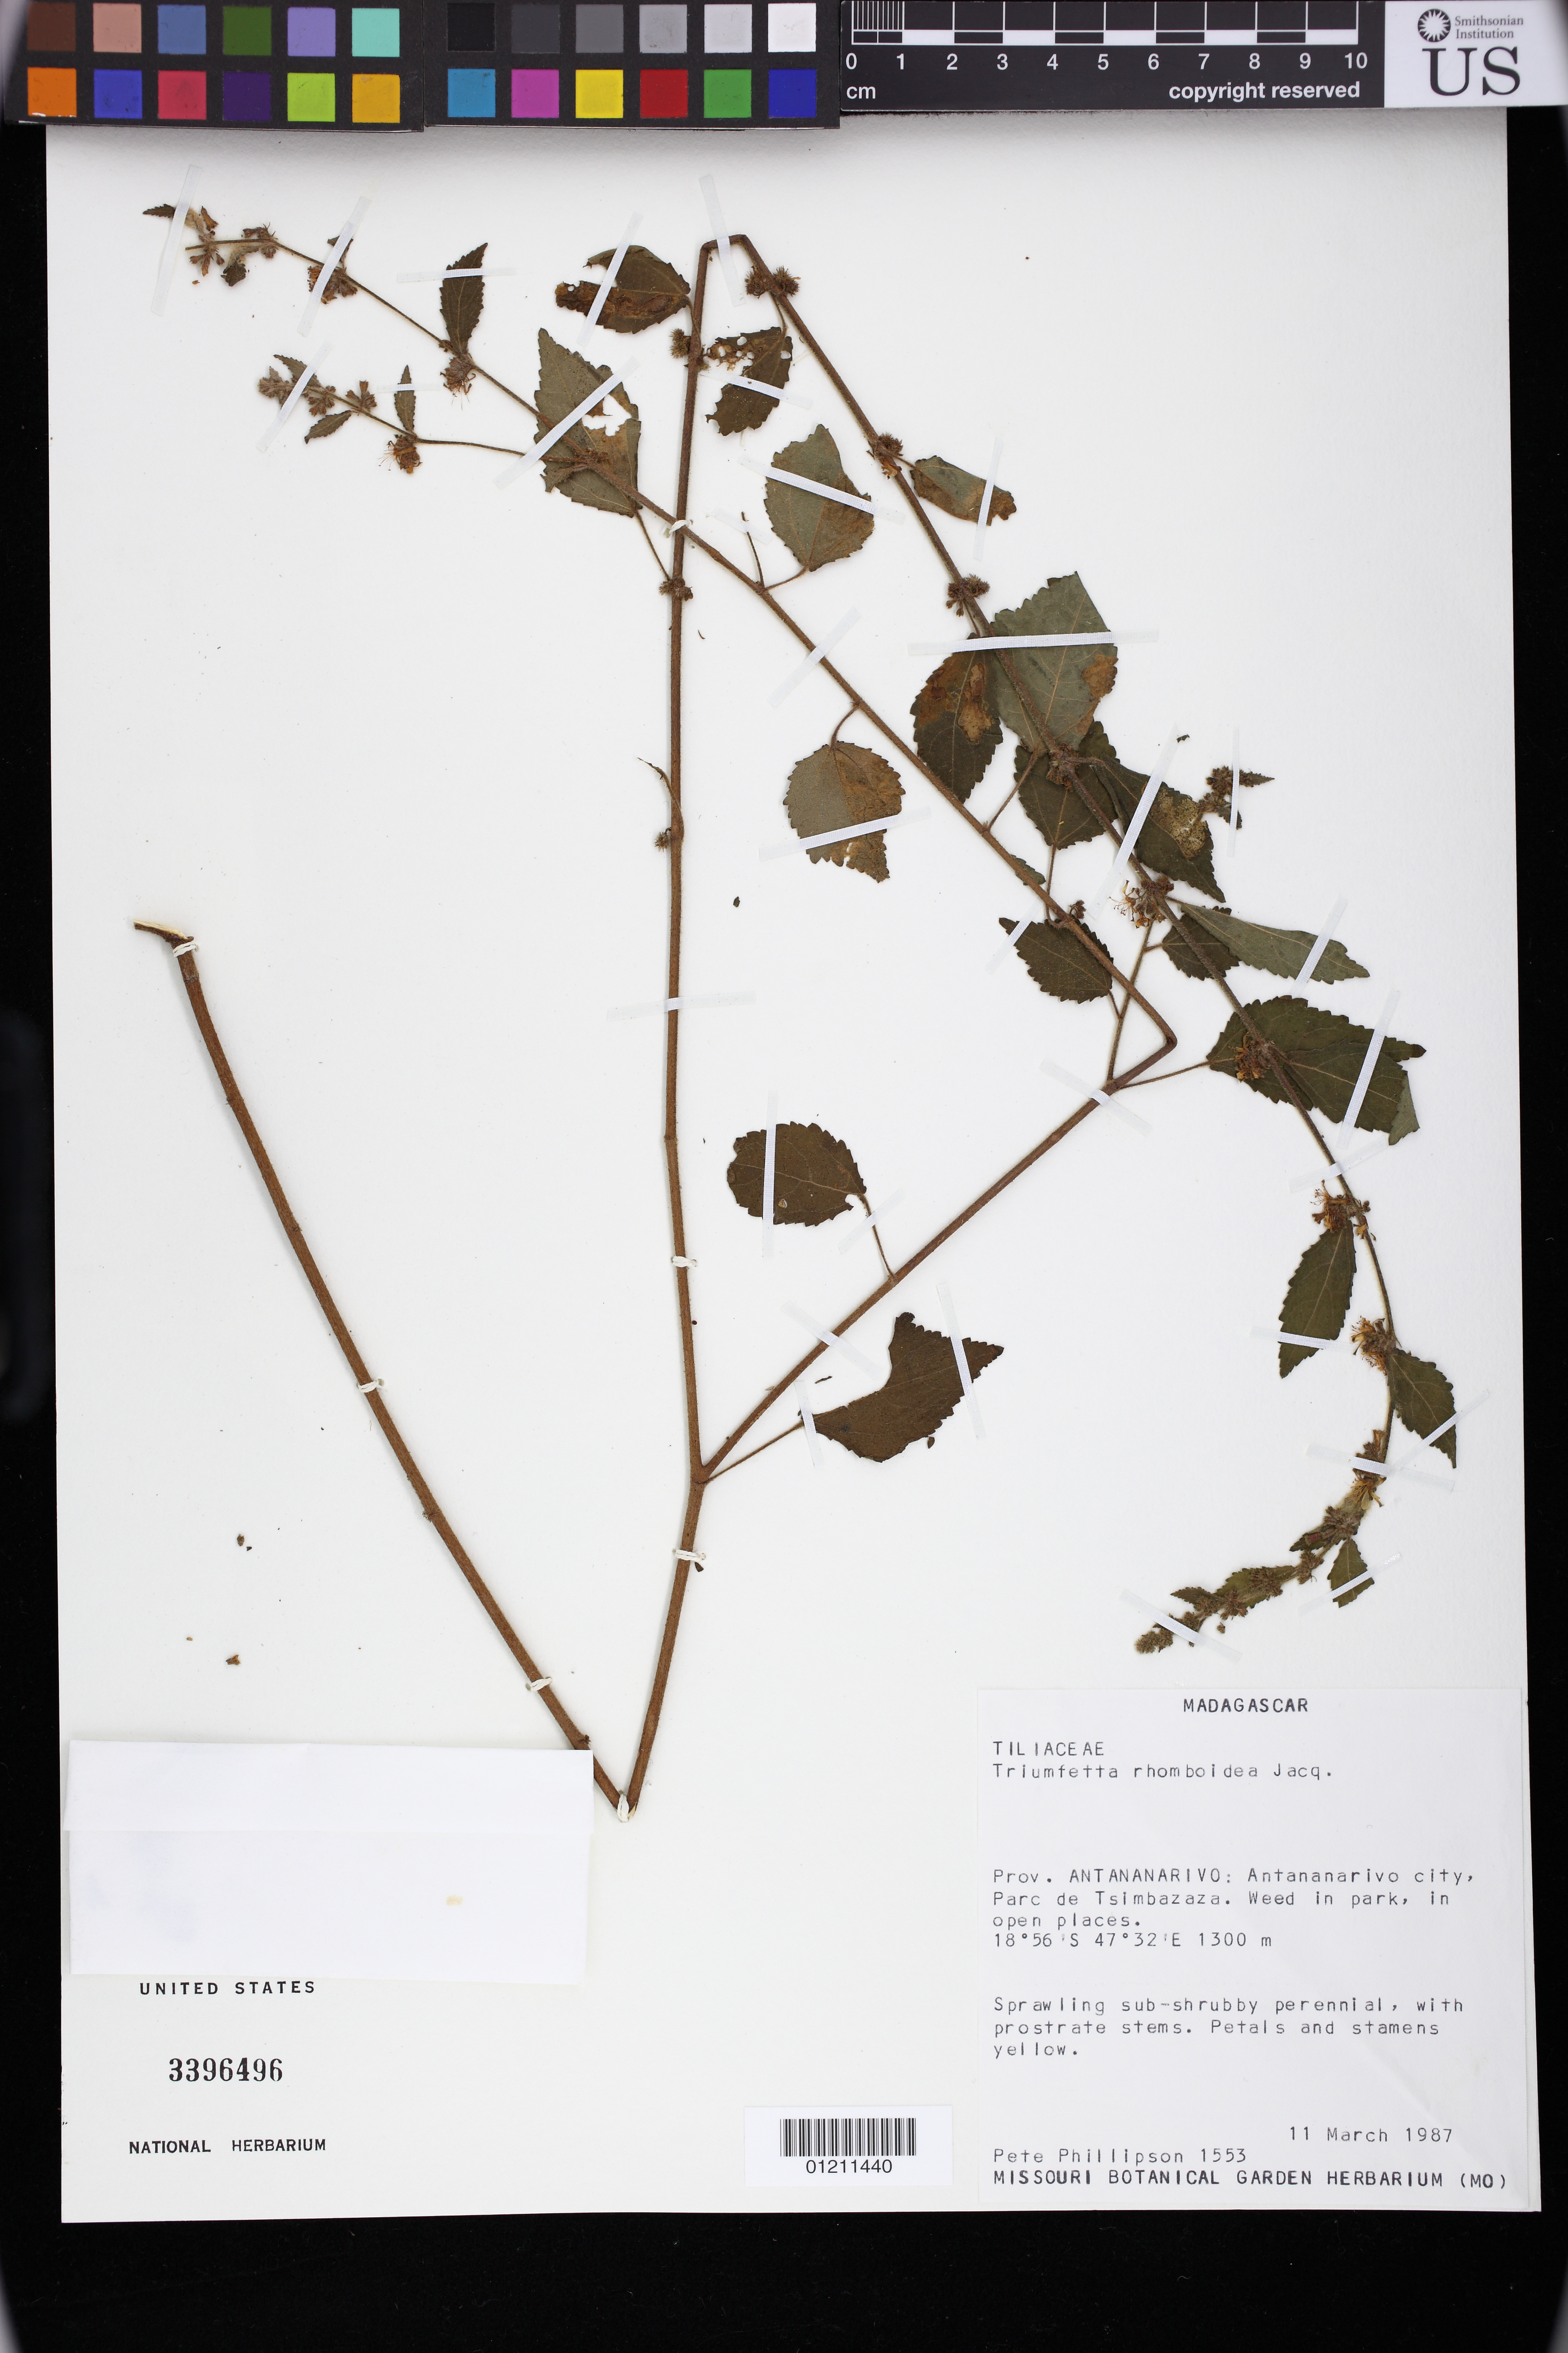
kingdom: Plantae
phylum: Tracheophyta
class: Magnoliopsida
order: Malvales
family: Malvaceae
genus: Triumfetta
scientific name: Triumfetta rhomboidea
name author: Jacq.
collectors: P. B. Phillipson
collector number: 1553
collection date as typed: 03 Nov 1987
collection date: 1987-11-03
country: Madagascar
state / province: Analamanga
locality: Prov. Antananarivo: Antananarivo City, Parc de Tsimbazaza. Weed in park, in open places.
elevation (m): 1300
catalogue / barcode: US 3396496